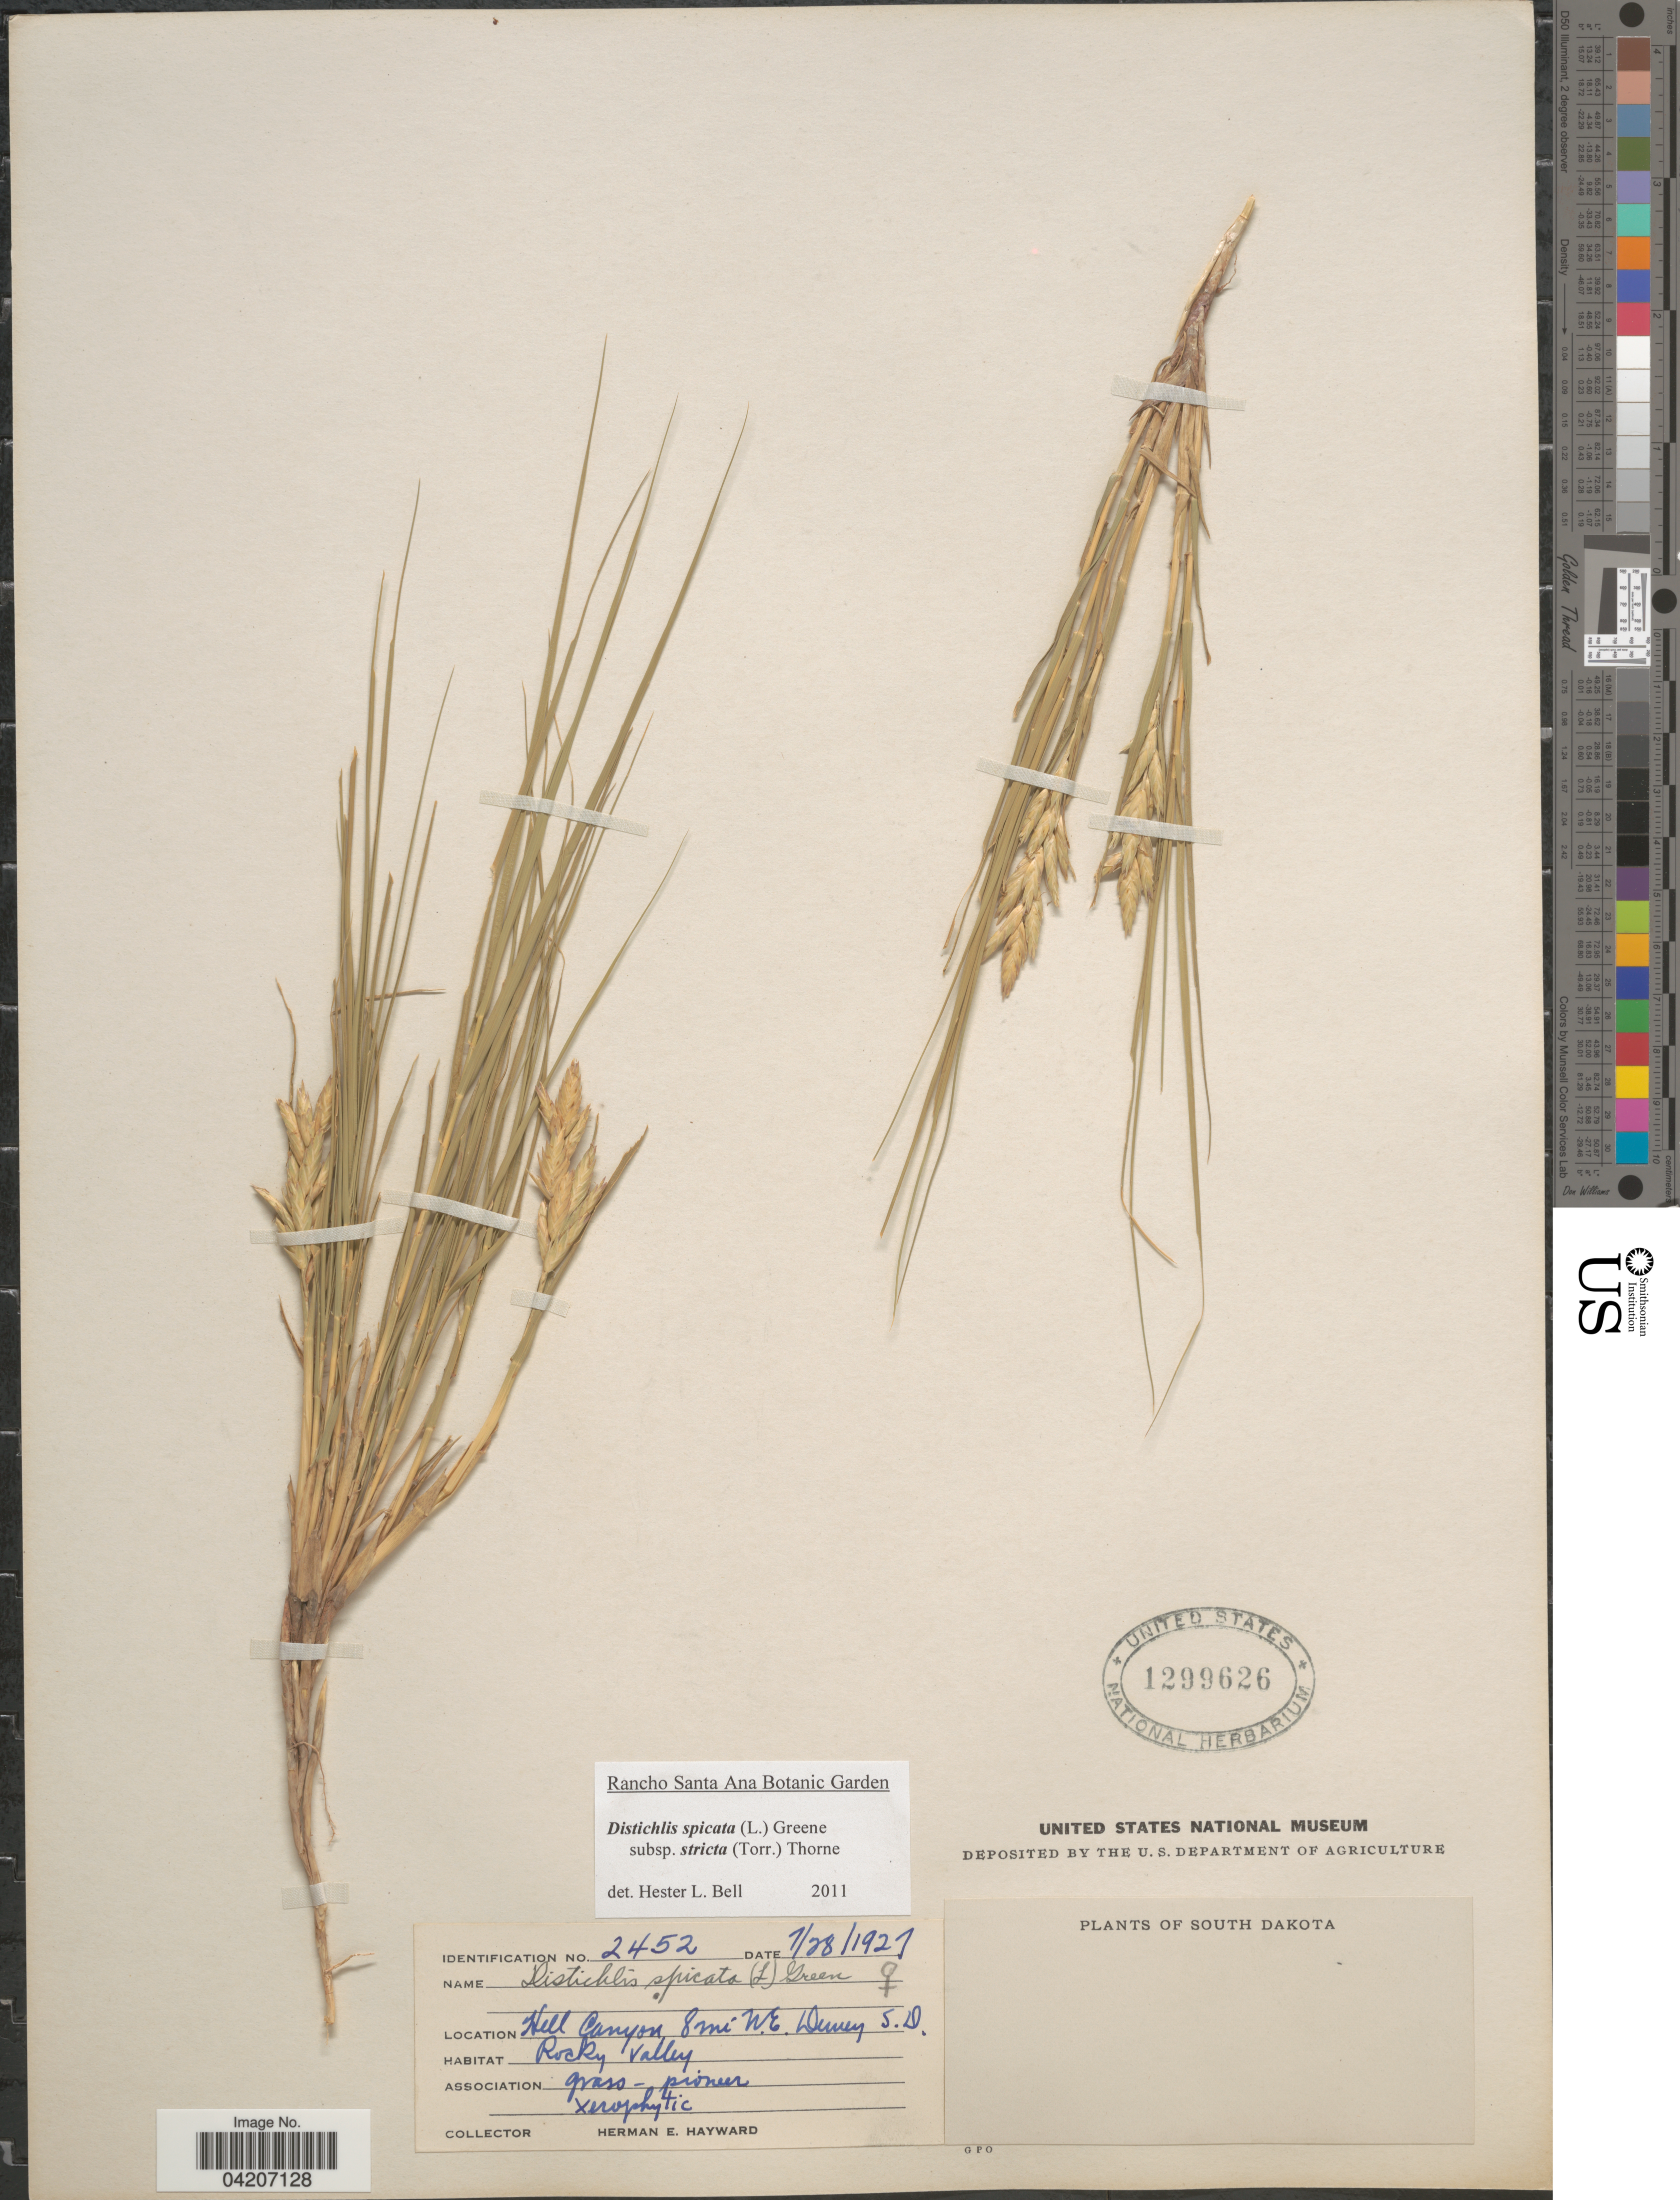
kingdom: Plantae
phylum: Tracheophyta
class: Liliopsida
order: Poales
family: Poaceae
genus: Distichlis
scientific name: Distichlis spicata subsp. stricta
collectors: H. Hayward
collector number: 2452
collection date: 1927-07-28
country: United States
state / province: South Dakota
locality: Hill Canyon 8 mi W.E. Dewey. Rocky Valley.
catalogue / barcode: US 1299626